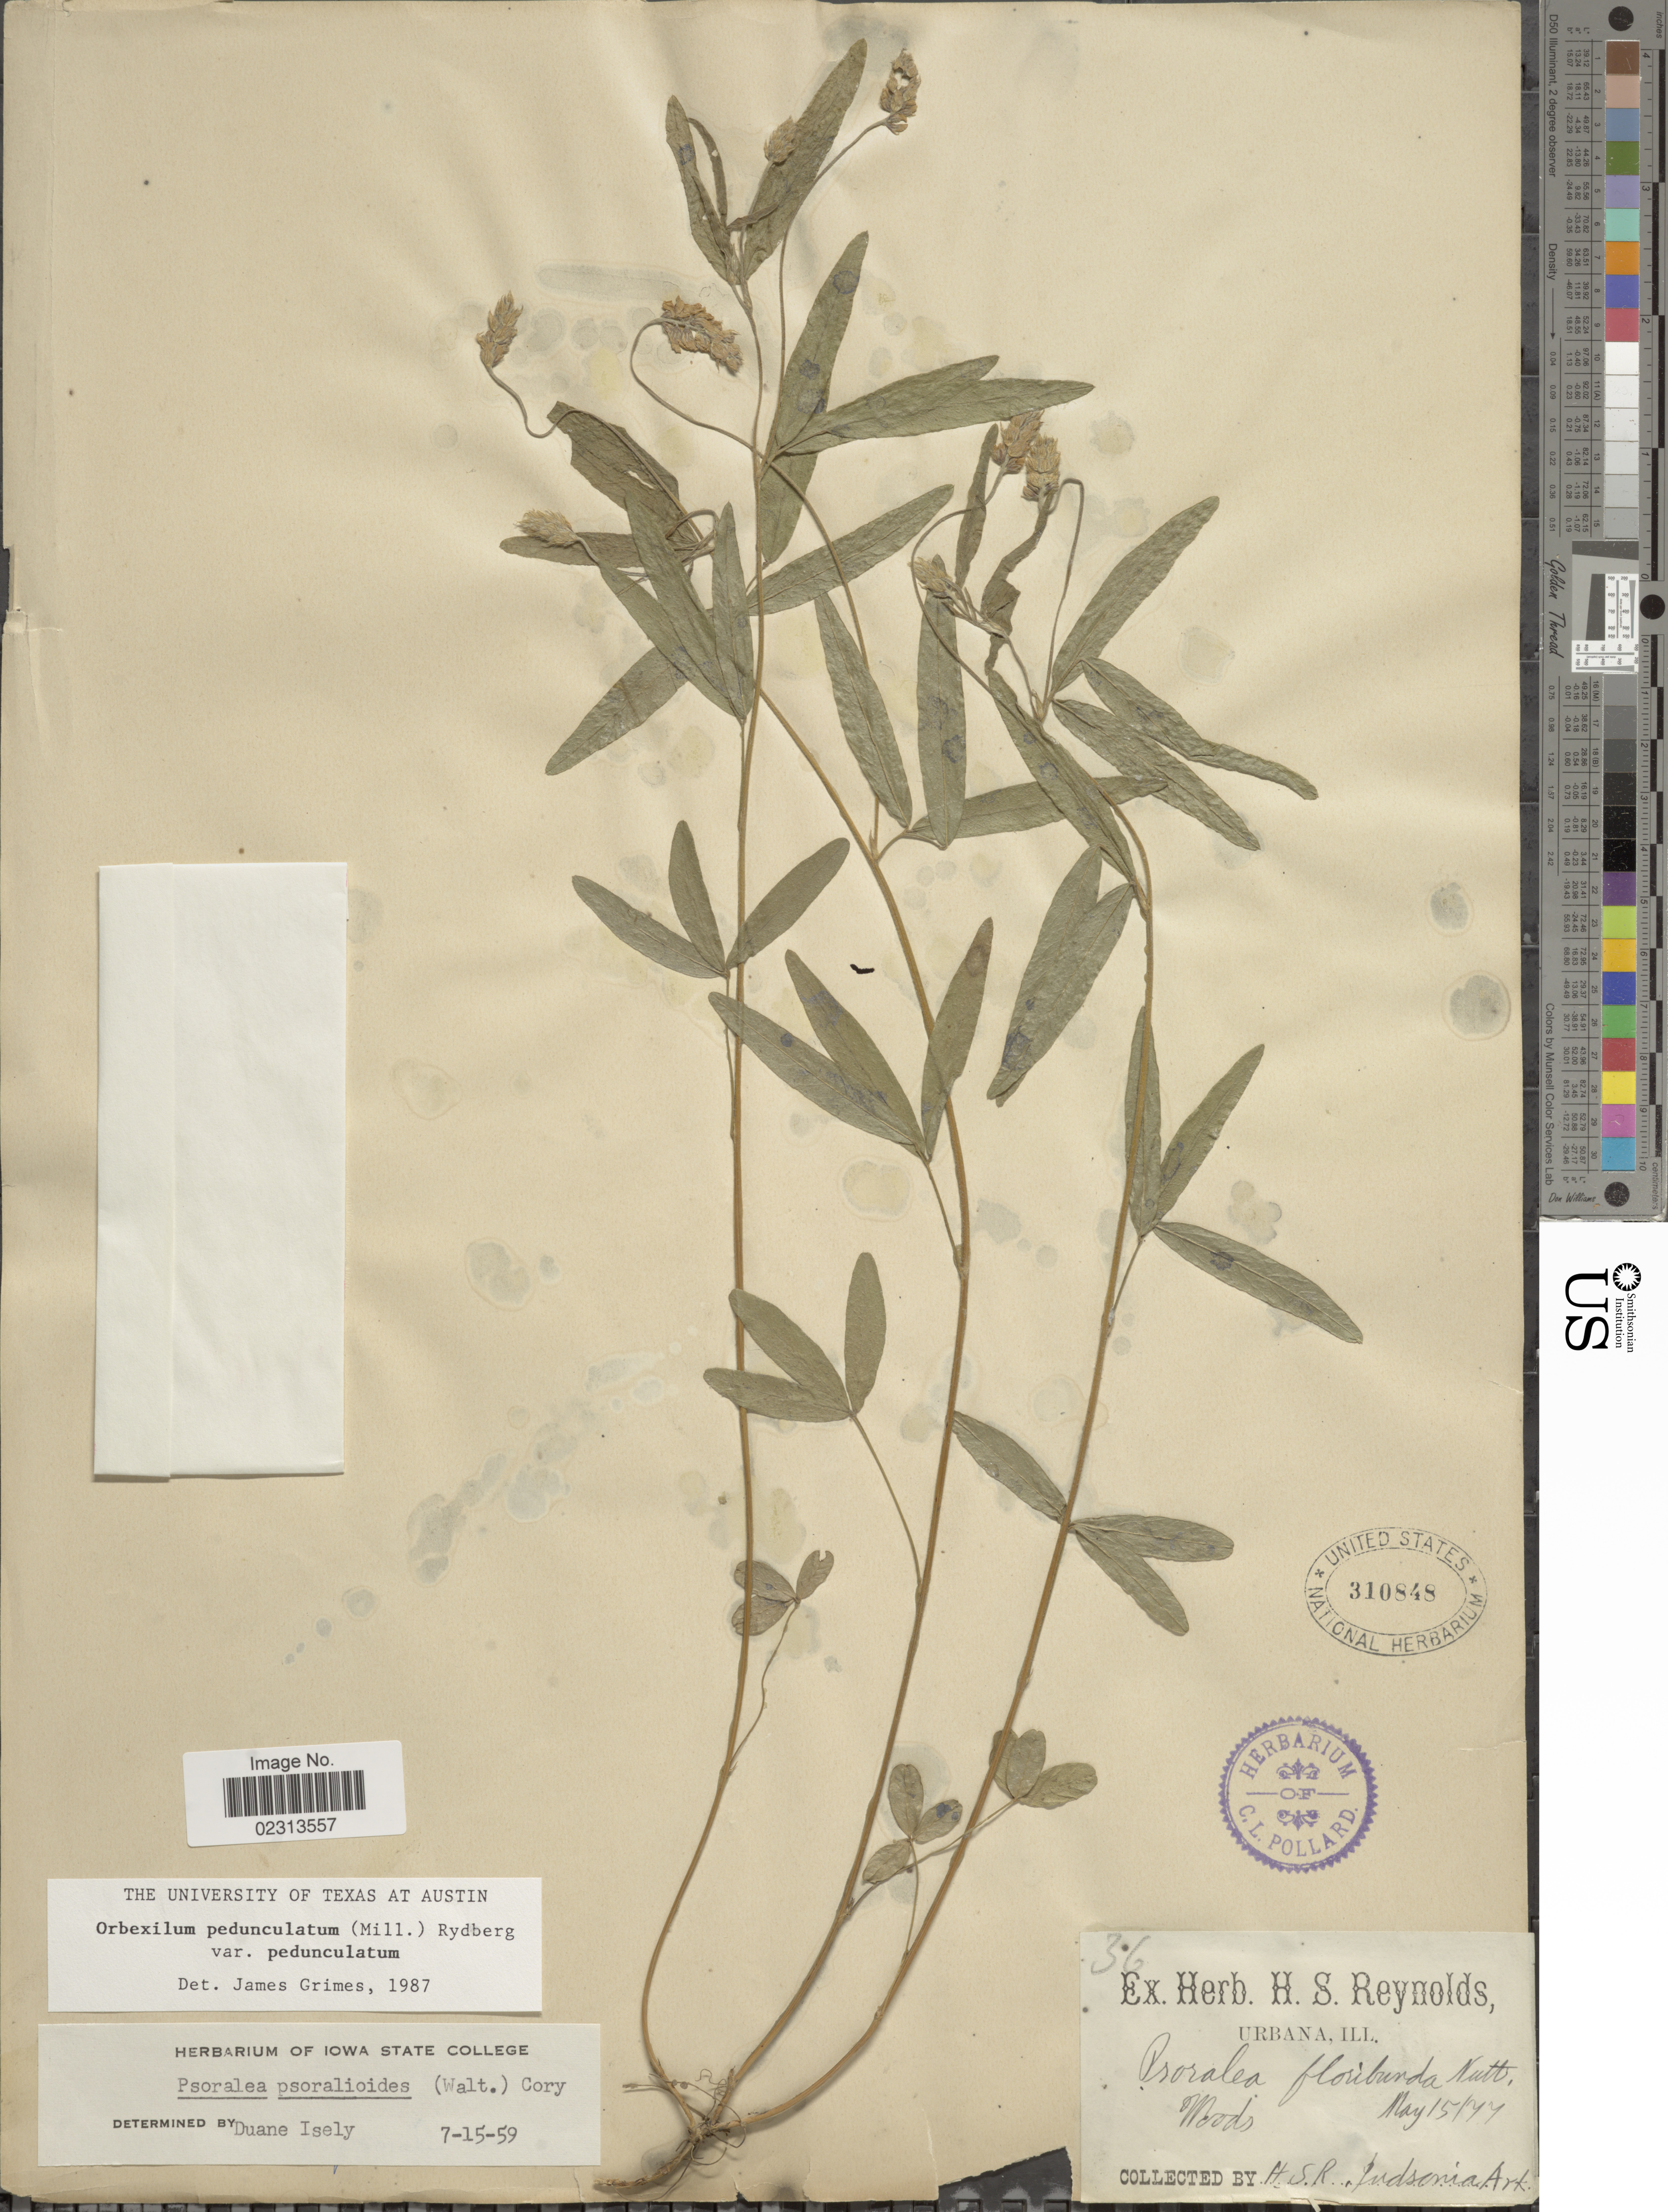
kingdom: Plantae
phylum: Tracheophyta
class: Magnoliopsida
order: Fabales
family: Fabaceae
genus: Orbexilum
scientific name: Orbexilum pedunculatum var. pedunculatum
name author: (Miller) Rydberg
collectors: H. Reynolds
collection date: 1877-05-15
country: United States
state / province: Arkansas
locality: Judsonia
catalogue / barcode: US 310848